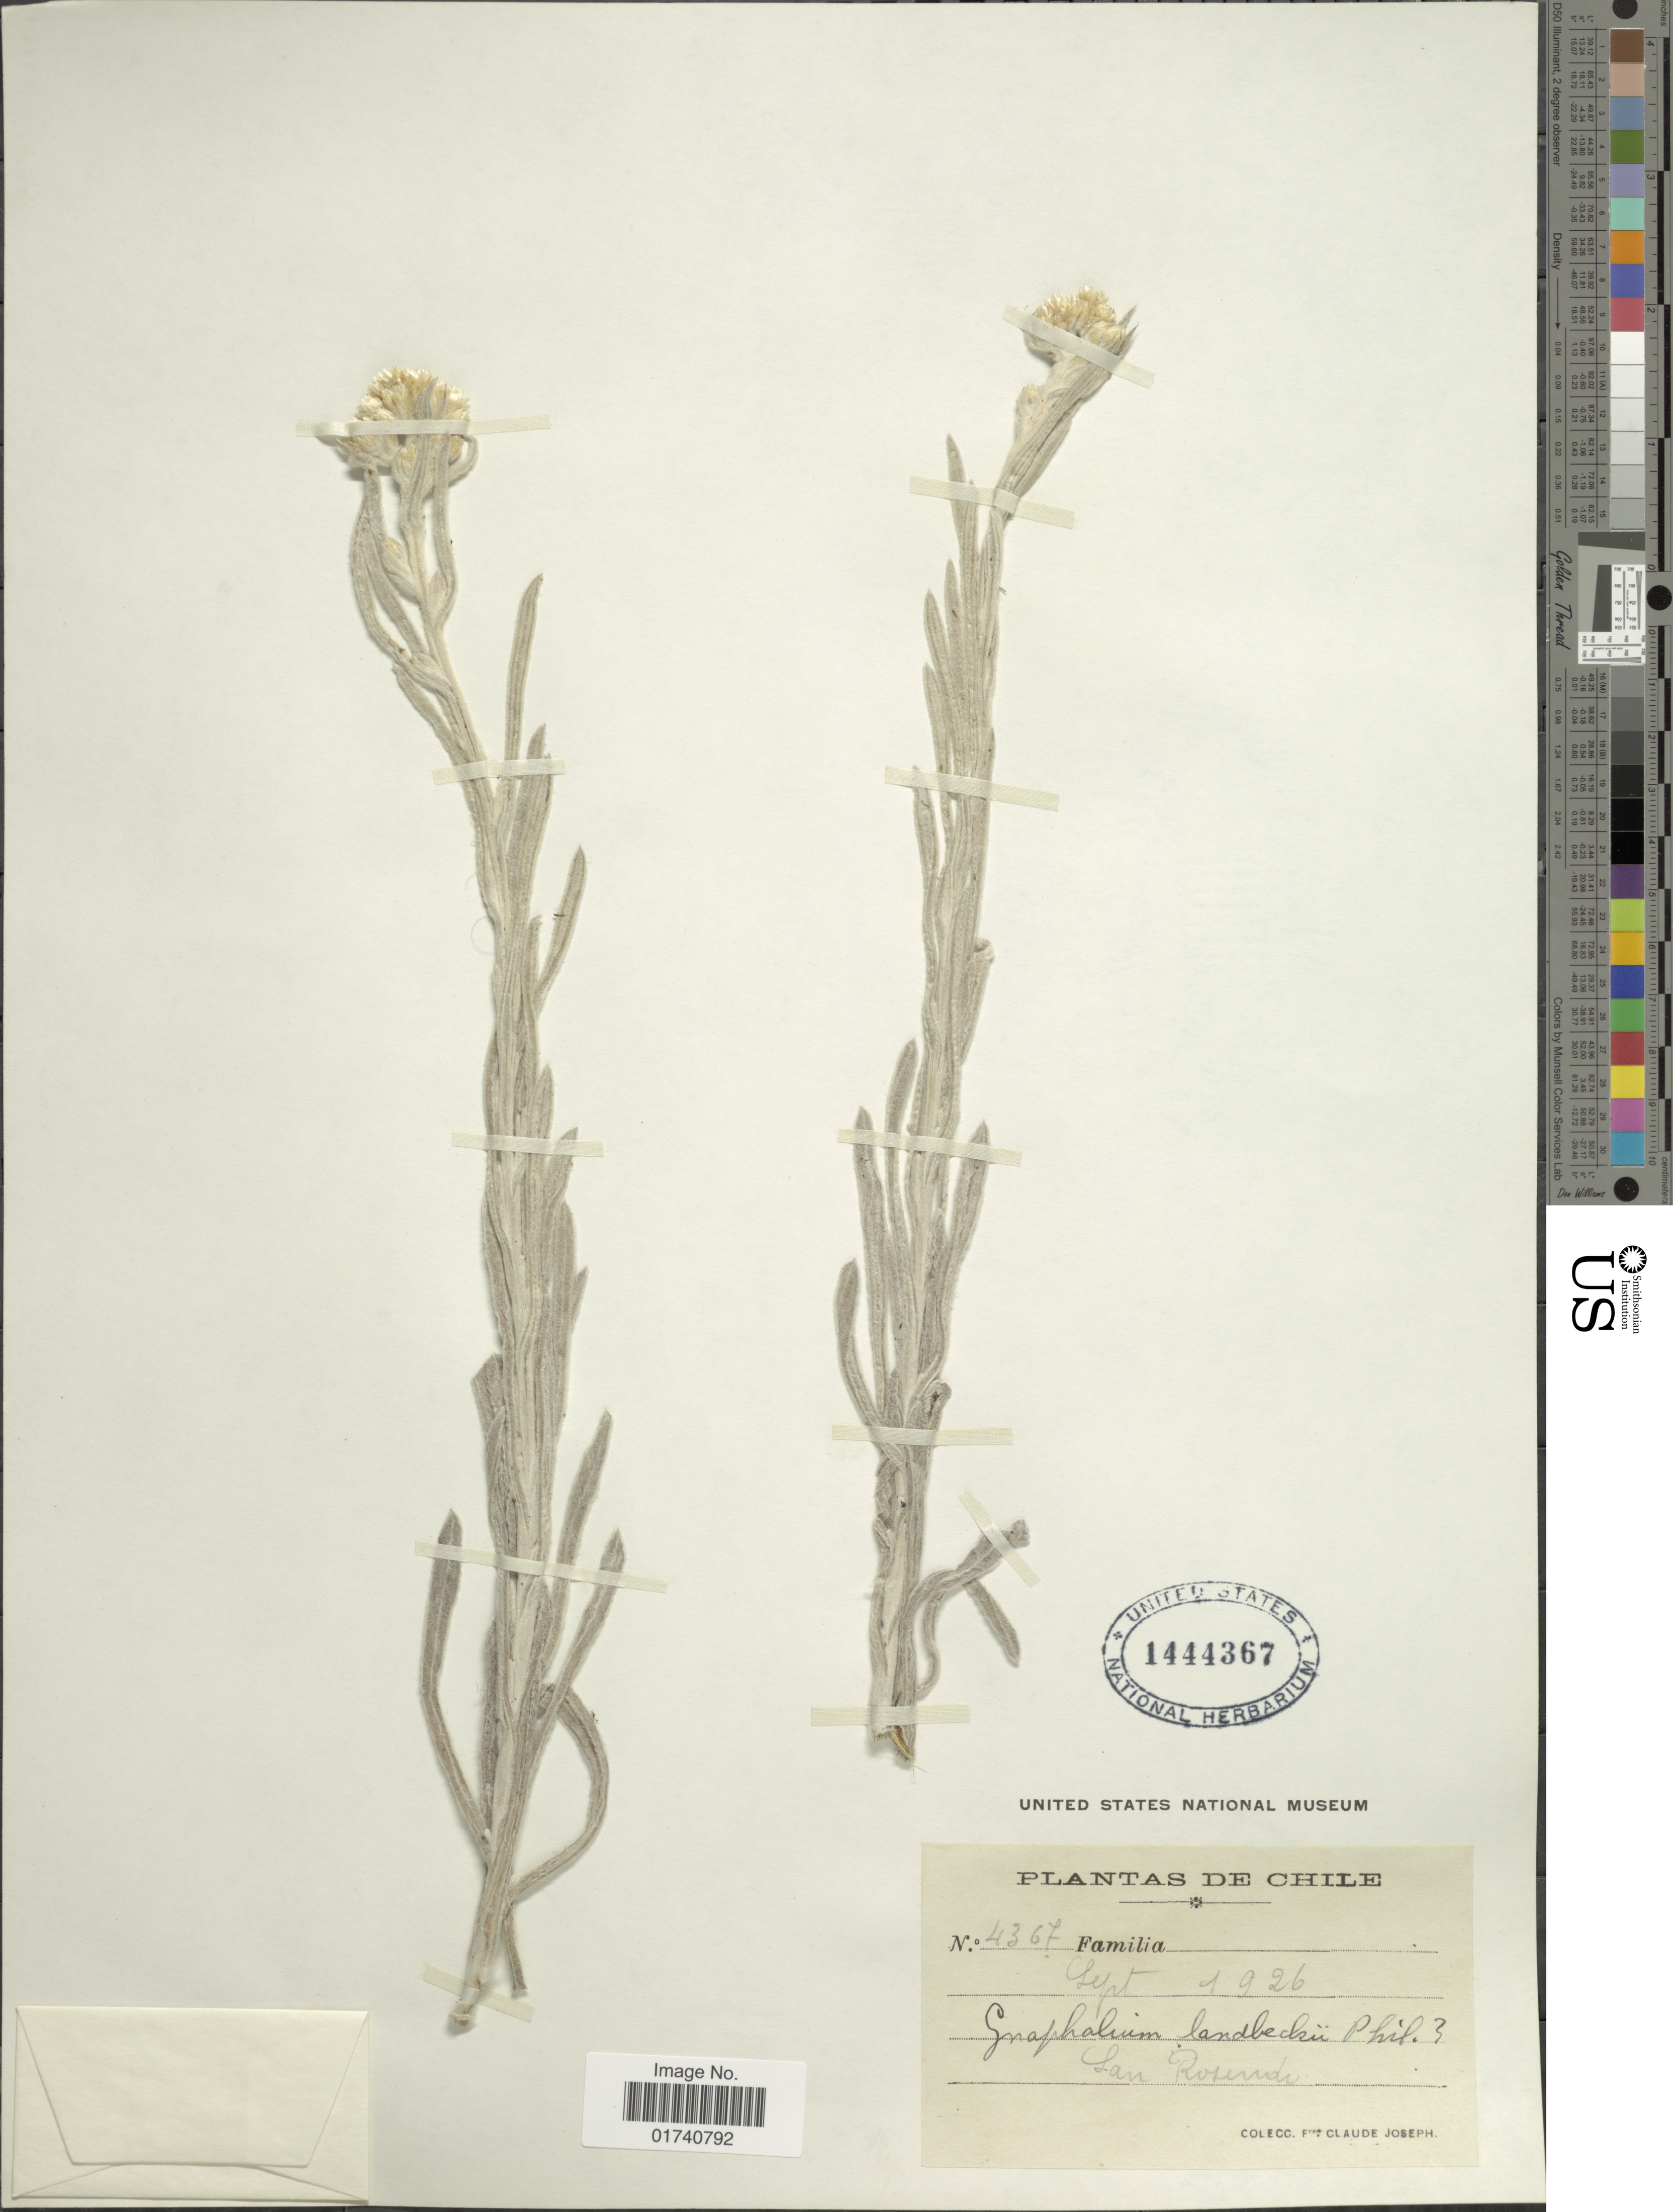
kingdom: Plantae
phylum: Tracheophyta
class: Magnoliopsida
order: Asterales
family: Asteraceae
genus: Pseudognaphalium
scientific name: Pseudognaphalium landbeckii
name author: (Phil.) Anderb.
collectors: Bro. Claude-Joseph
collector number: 4367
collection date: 1926-09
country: Chile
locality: La Rosendi.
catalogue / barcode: US 1444367